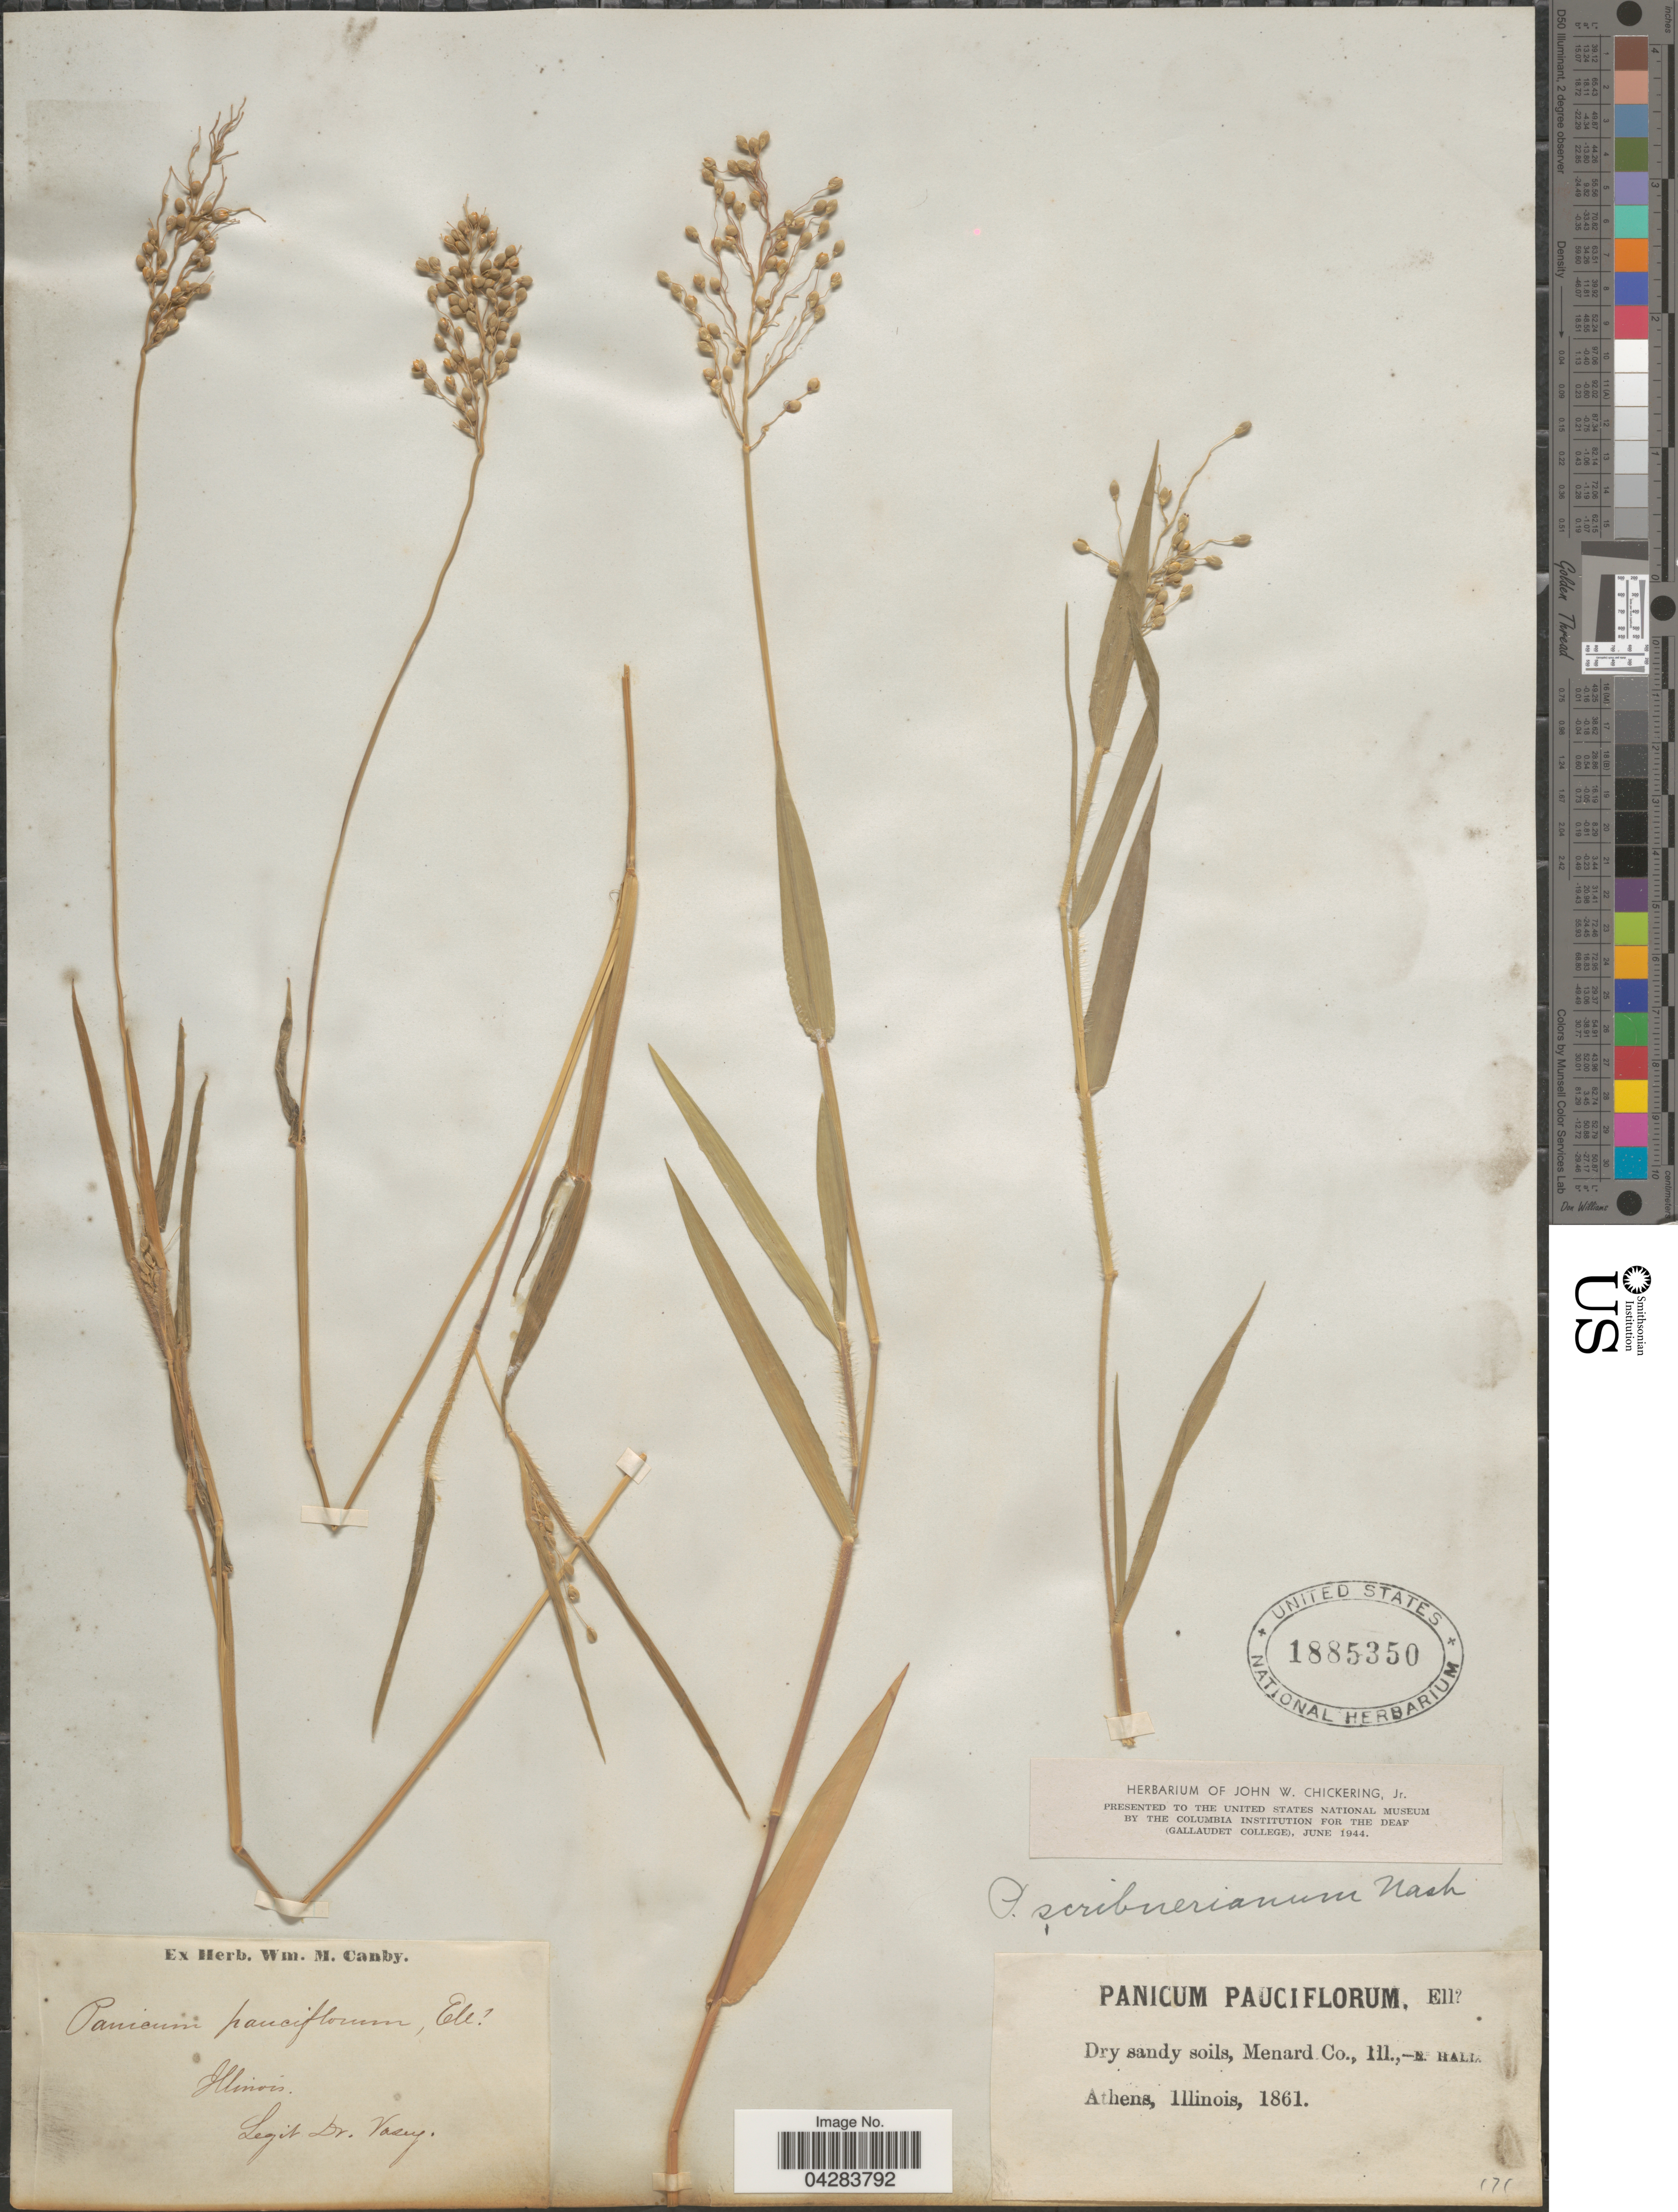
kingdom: Plantae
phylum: Tracheophyta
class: Liliopsida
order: Poales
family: Poaceae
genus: Dichanthelium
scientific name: Dichanthelium oligosanthes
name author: (Schult.) Gould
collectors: Vasey, --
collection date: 1861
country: United States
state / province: Illinois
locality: Dry sandy soils, Menard Co.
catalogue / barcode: US 1885350